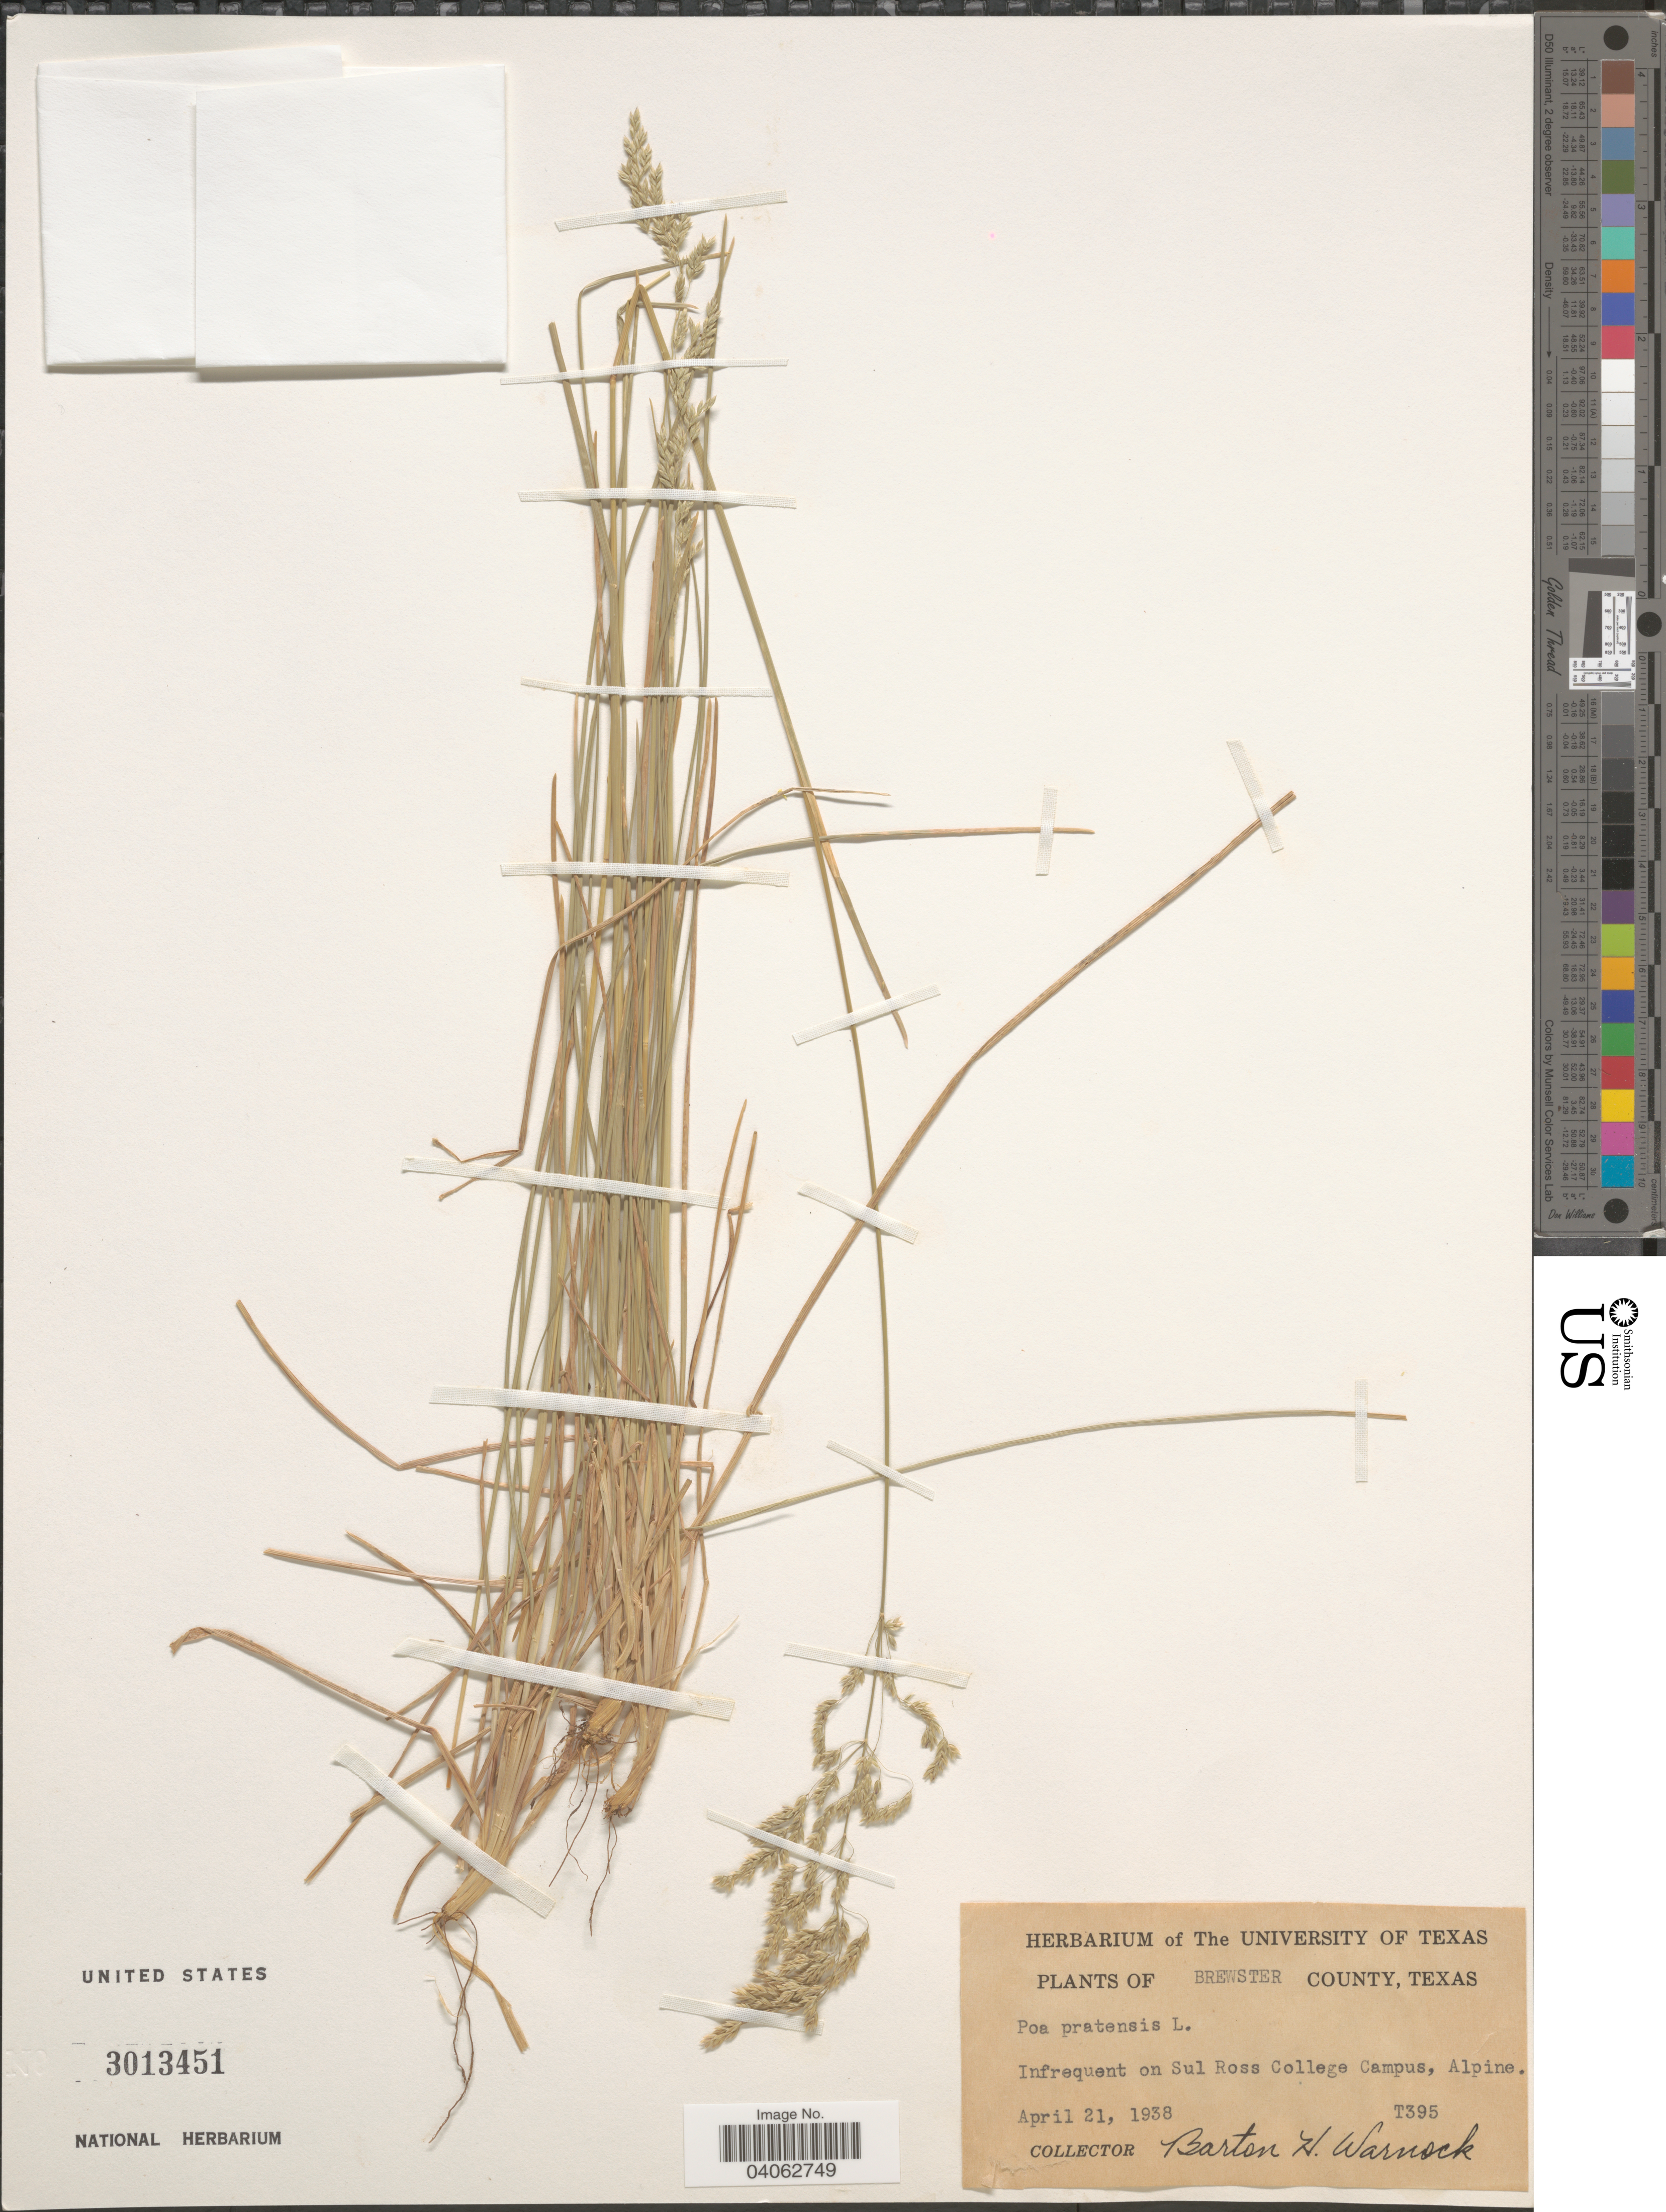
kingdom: Plantae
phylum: Tracheophyta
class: Liliopsida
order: Poales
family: Poaceae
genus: Poa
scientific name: Poa pratensis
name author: L.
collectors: B. H. Warnock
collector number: T395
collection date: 1938-04-21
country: United States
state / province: Texas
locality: Brewster County. Infrequent on Sul Ross College Campus, Alpine.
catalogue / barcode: US 3013451